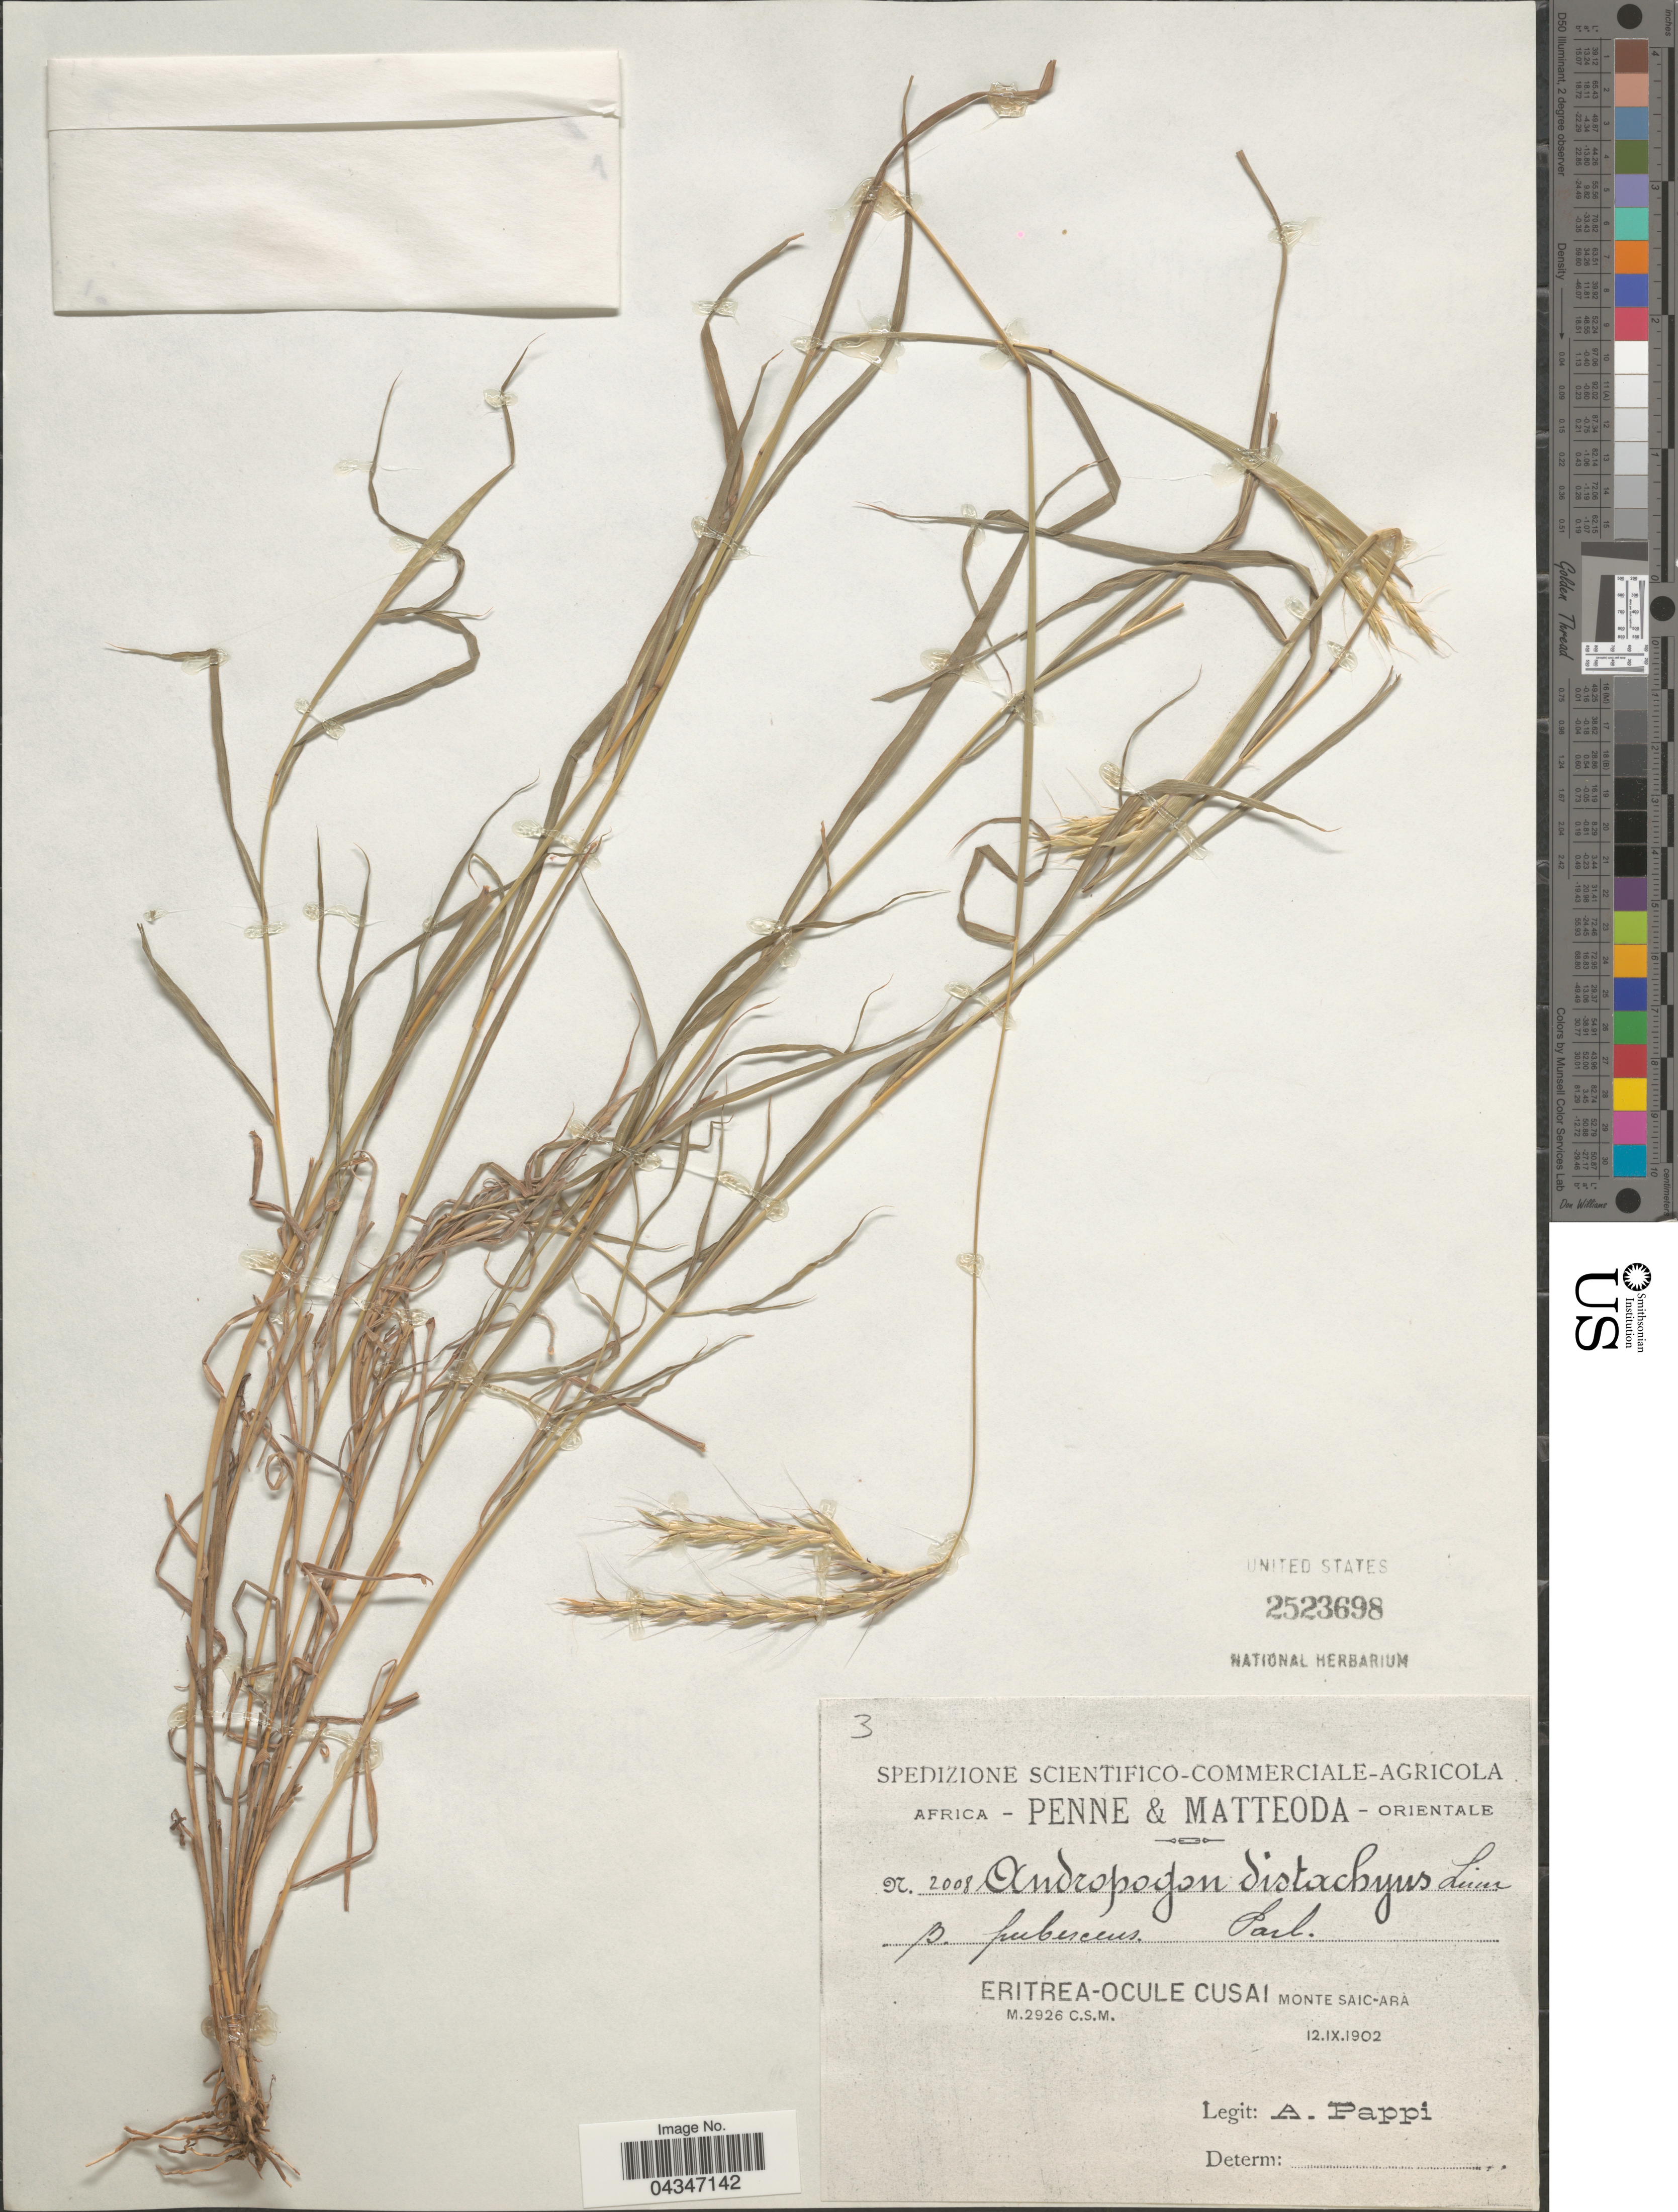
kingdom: Plantae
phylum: Tracheophyta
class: Liliopsida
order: Poales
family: Poaceae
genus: Andropogon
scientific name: Andropogon distachyos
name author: L.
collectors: A. Pappi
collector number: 2008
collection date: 1902-09-12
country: Eritrea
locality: Africa Orientale. Ocule Cusai Monte Saic-Ara.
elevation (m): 2926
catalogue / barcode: US 2523698